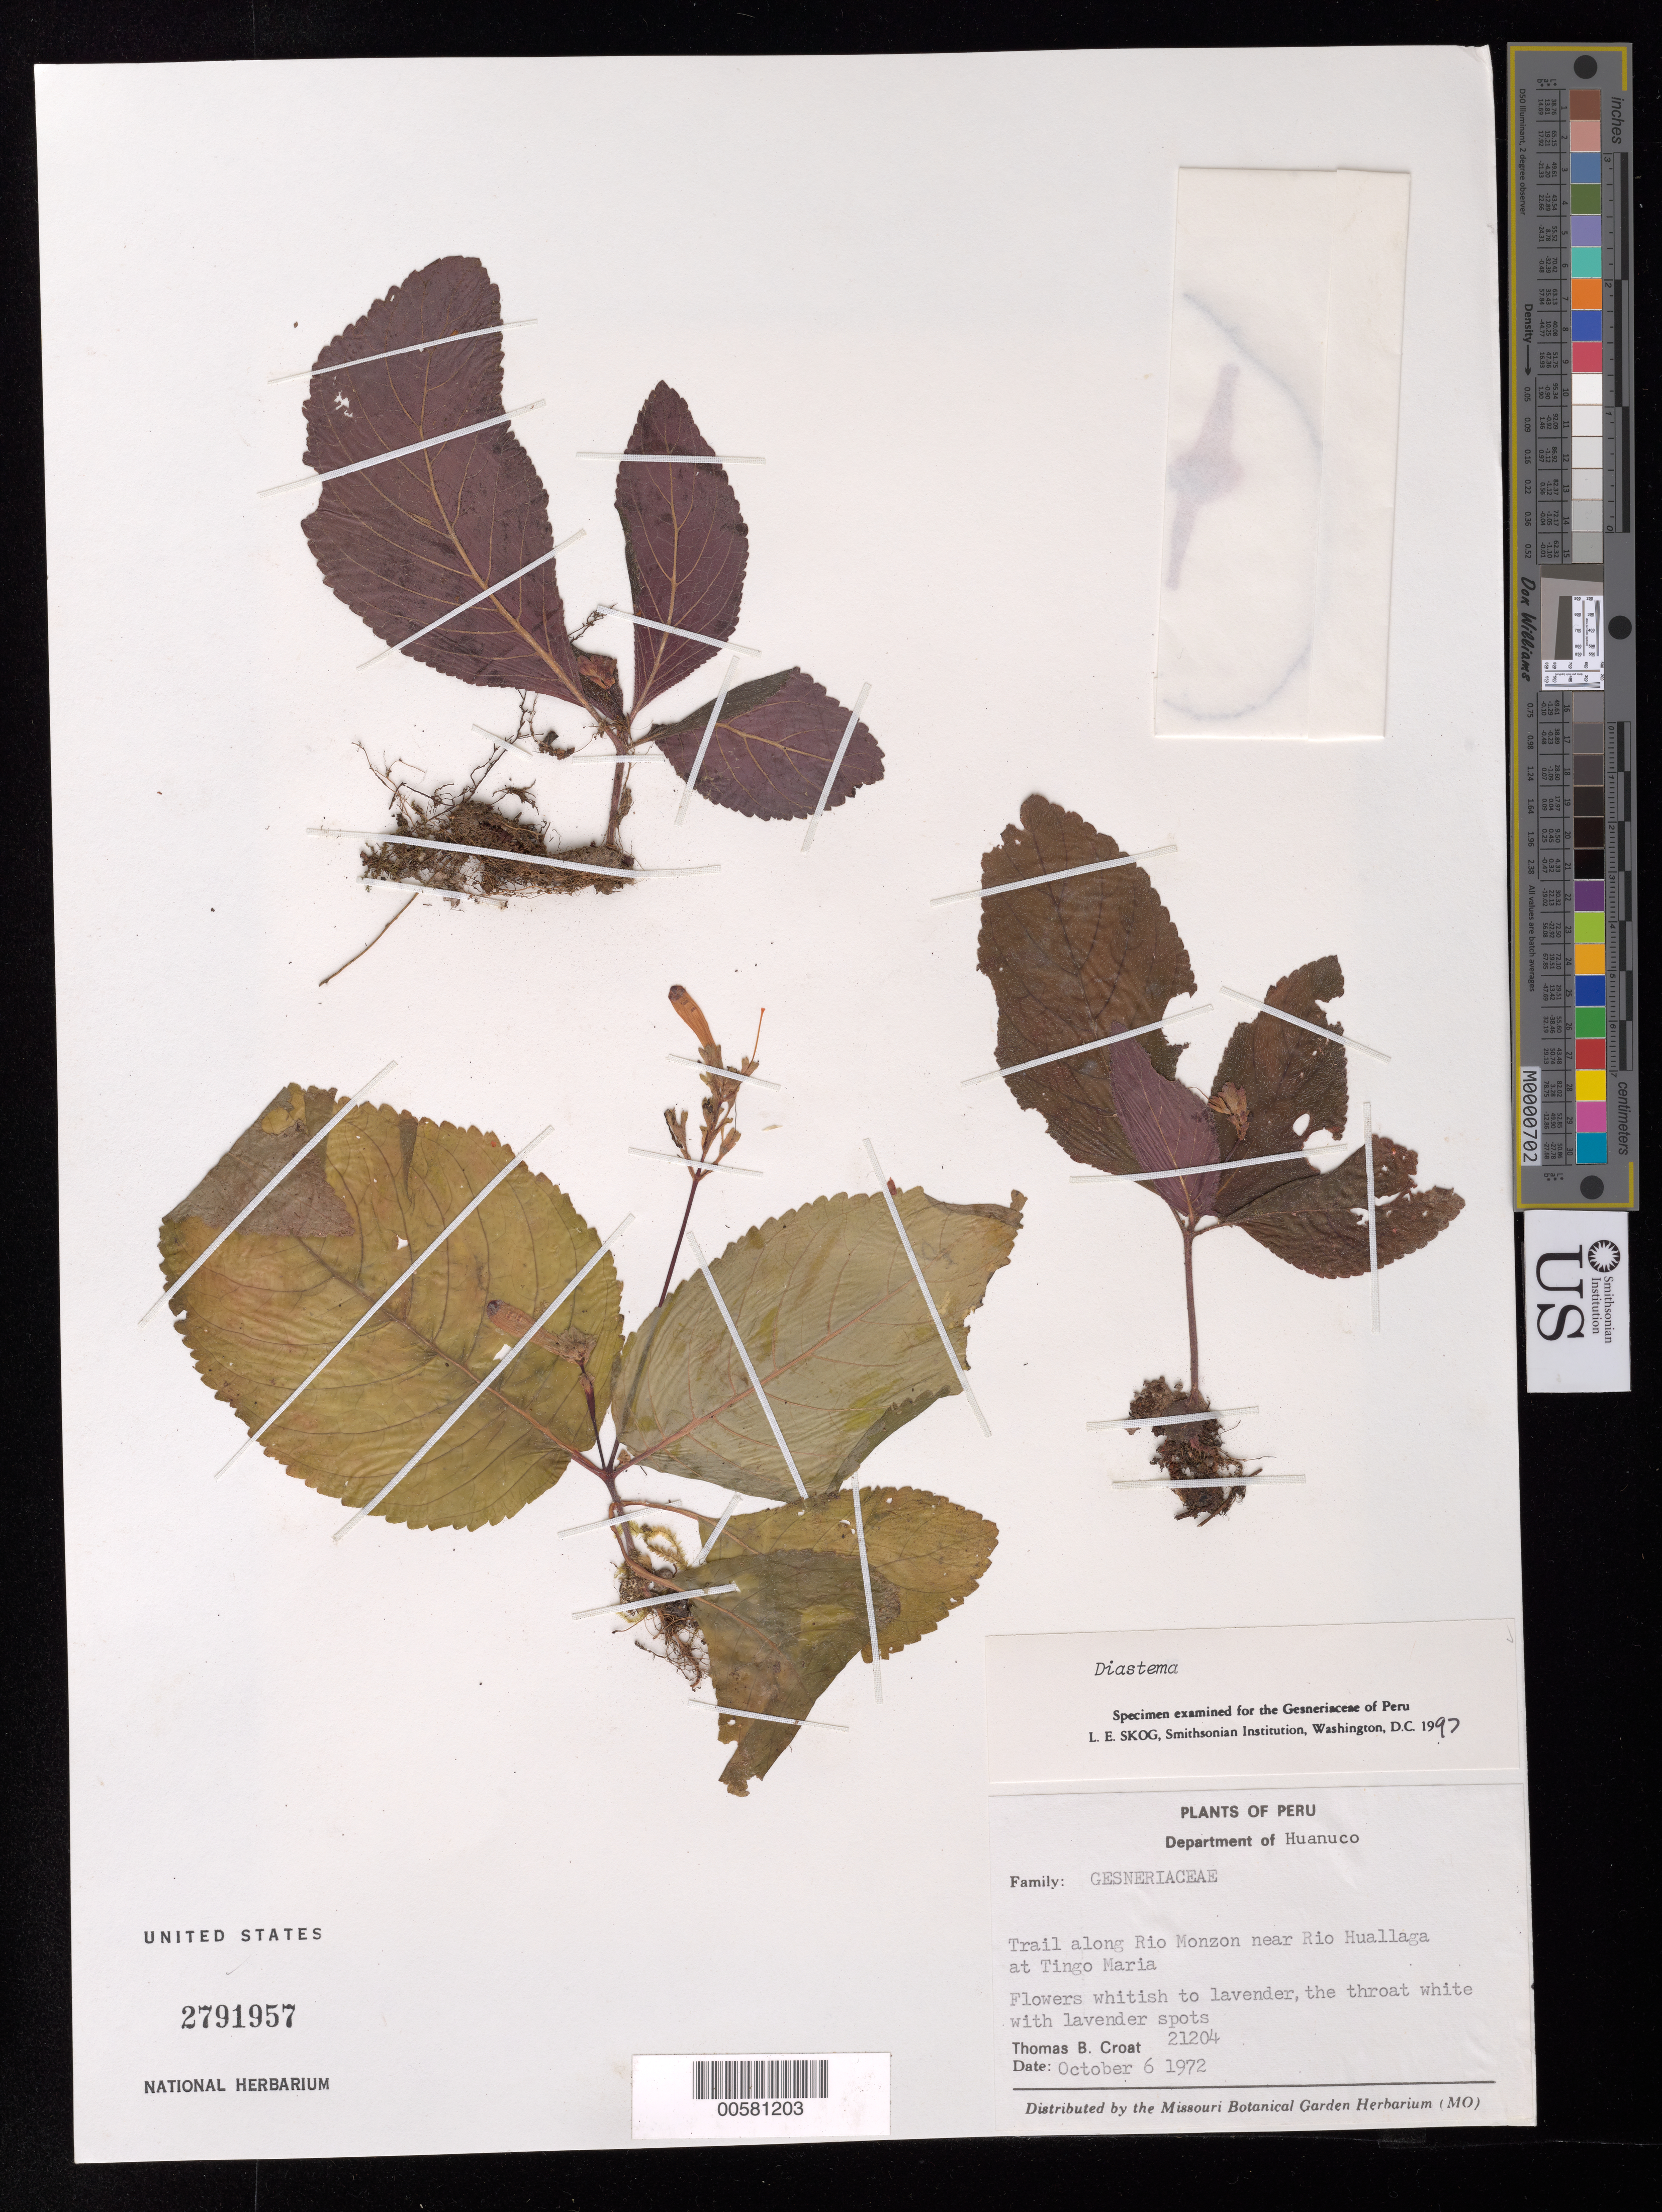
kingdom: Plantae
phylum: Tracheophyta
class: Magnoliopsida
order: Lamiales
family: Gesneriaceae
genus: Diastema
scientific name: Diastema sp.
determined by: Skog, Laurence E.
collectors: T. B. Croat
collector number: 21204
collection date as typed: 06 Oct 1972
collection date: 1972-10-06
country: Peru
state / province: Huánuco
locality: Trail along Rio Monzon near Rio Huallaga at Tingo Maria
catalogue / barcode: US 2791957